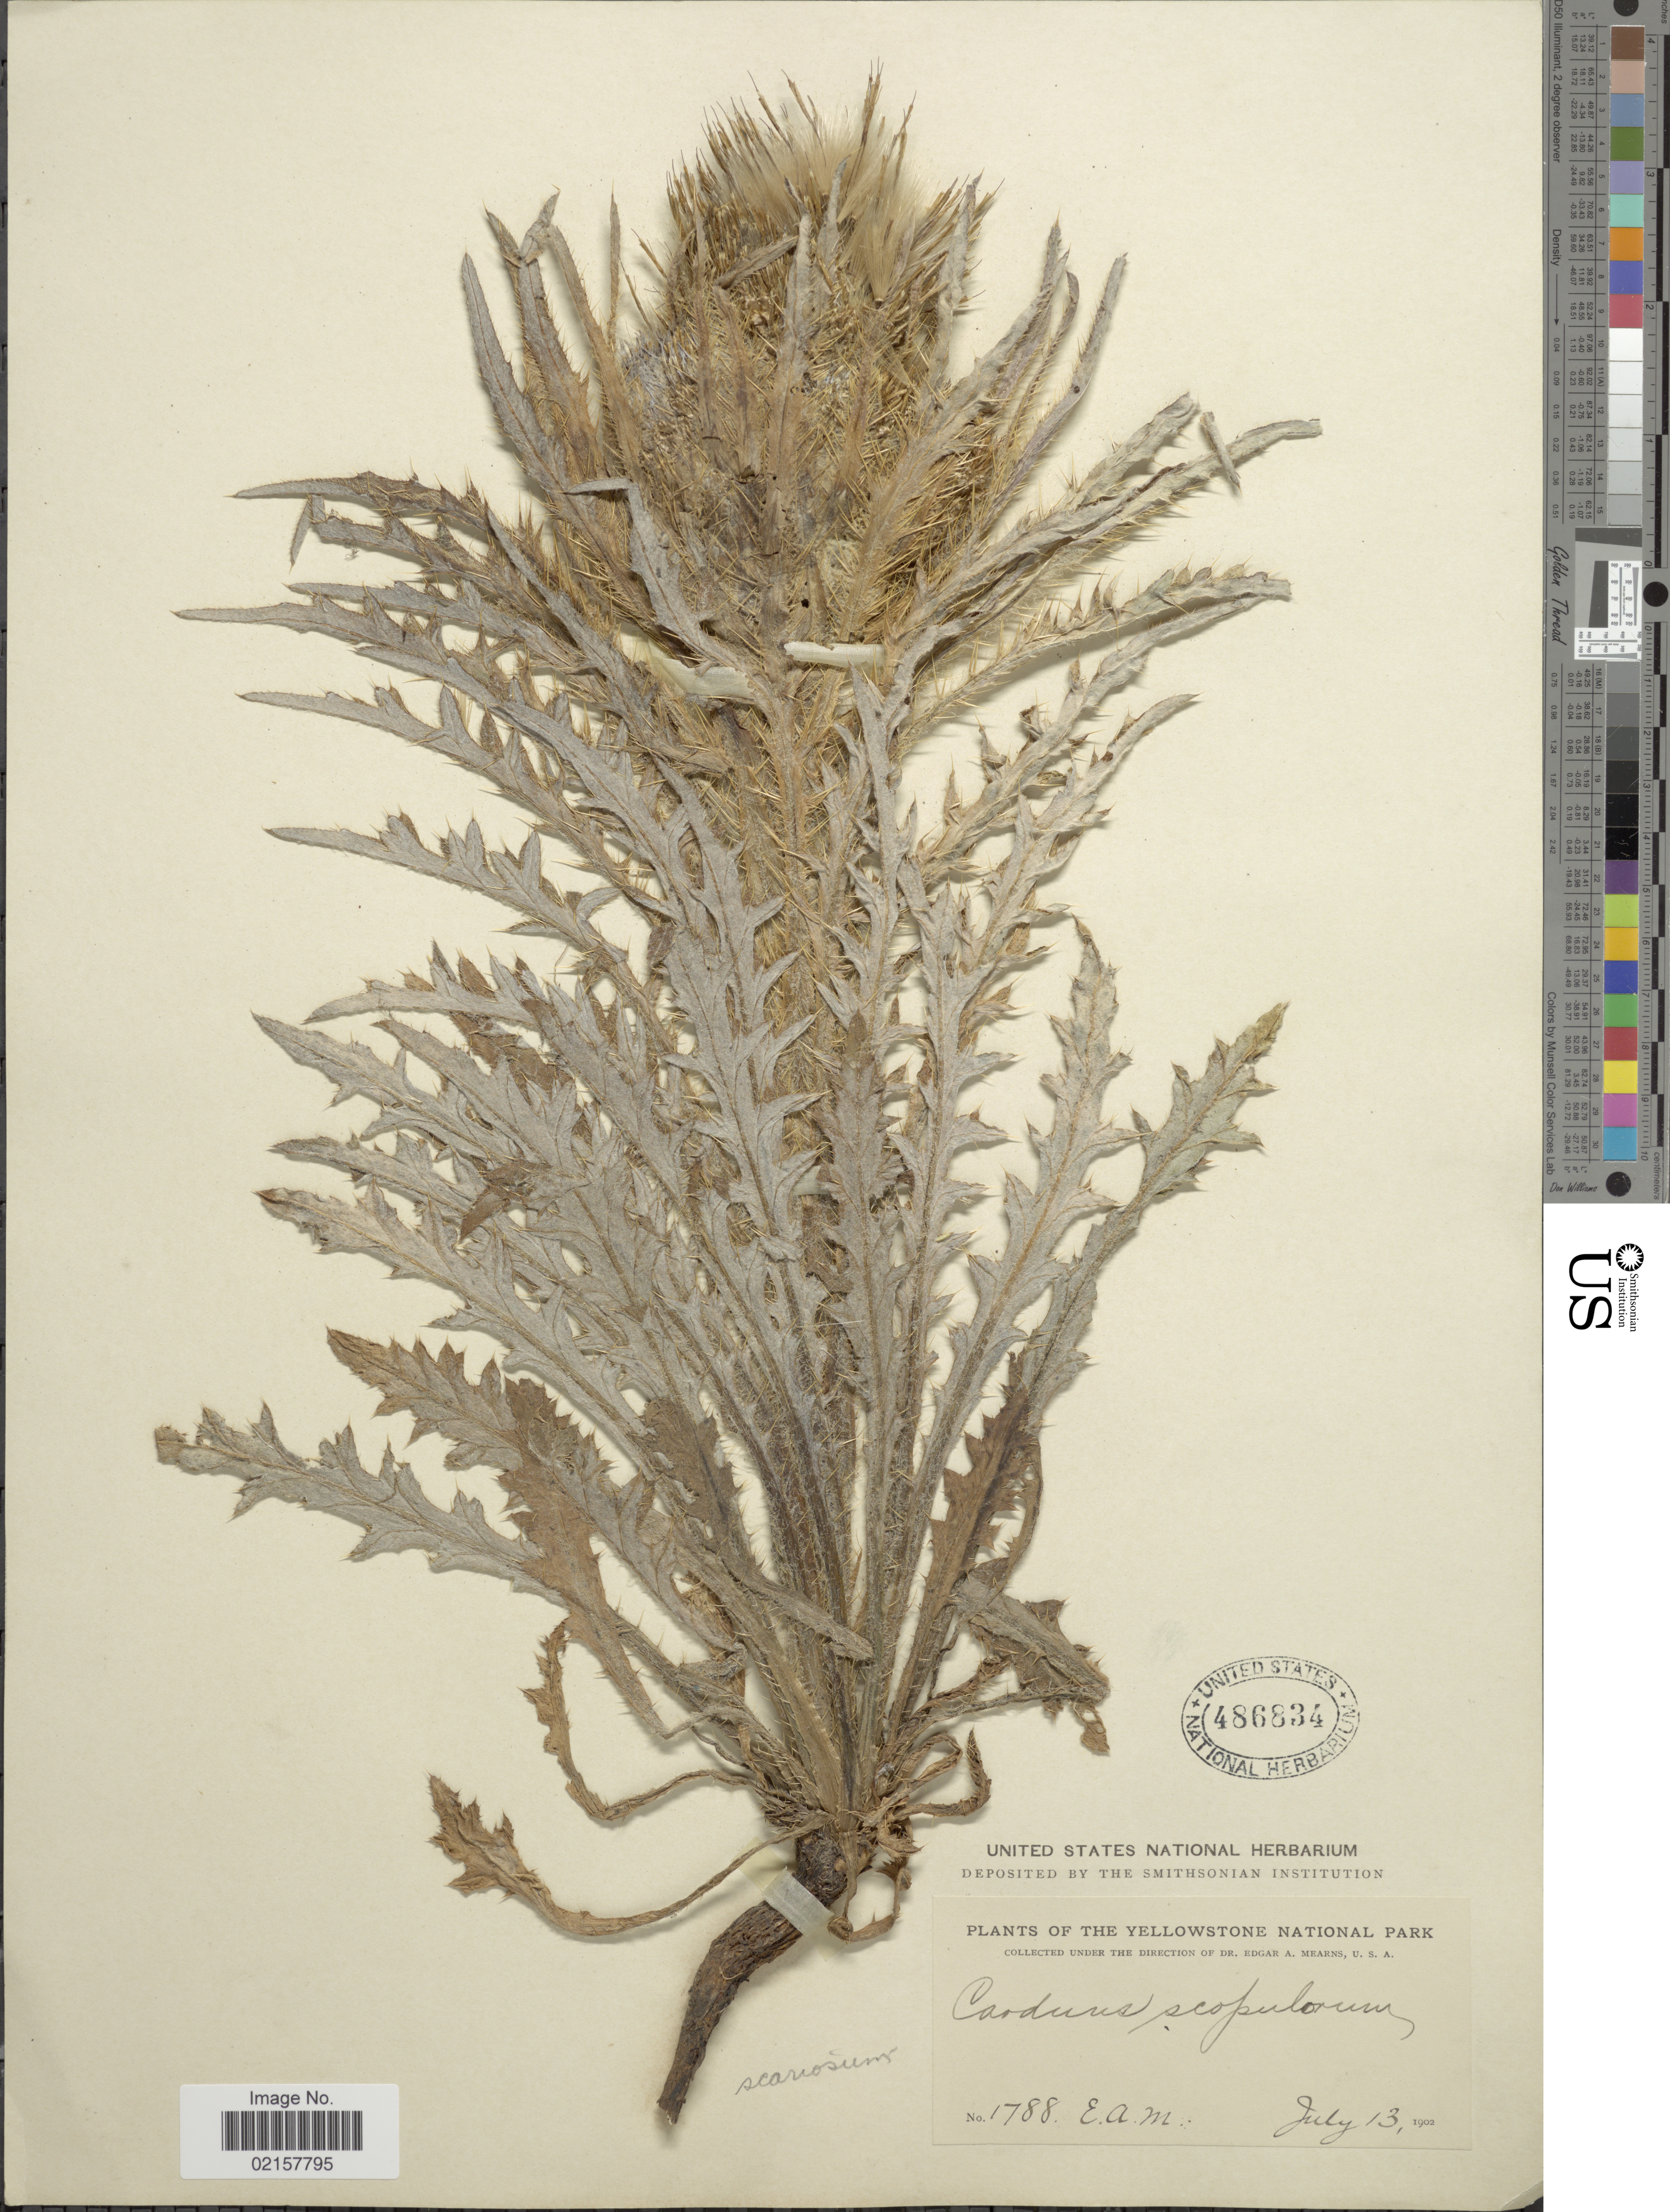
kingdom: Plantae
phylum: Tracheophyta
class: Magnoliopsida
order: Asterales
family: Asteraceae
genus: Cirsium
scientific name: Cirsium scariosum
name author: Nutt.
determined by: Ackerfield, Jennifer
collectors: E. A. Mearns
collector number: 1788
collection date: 1902-07-13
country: United States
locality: Yellowstone National Park.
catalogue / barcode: US 486834